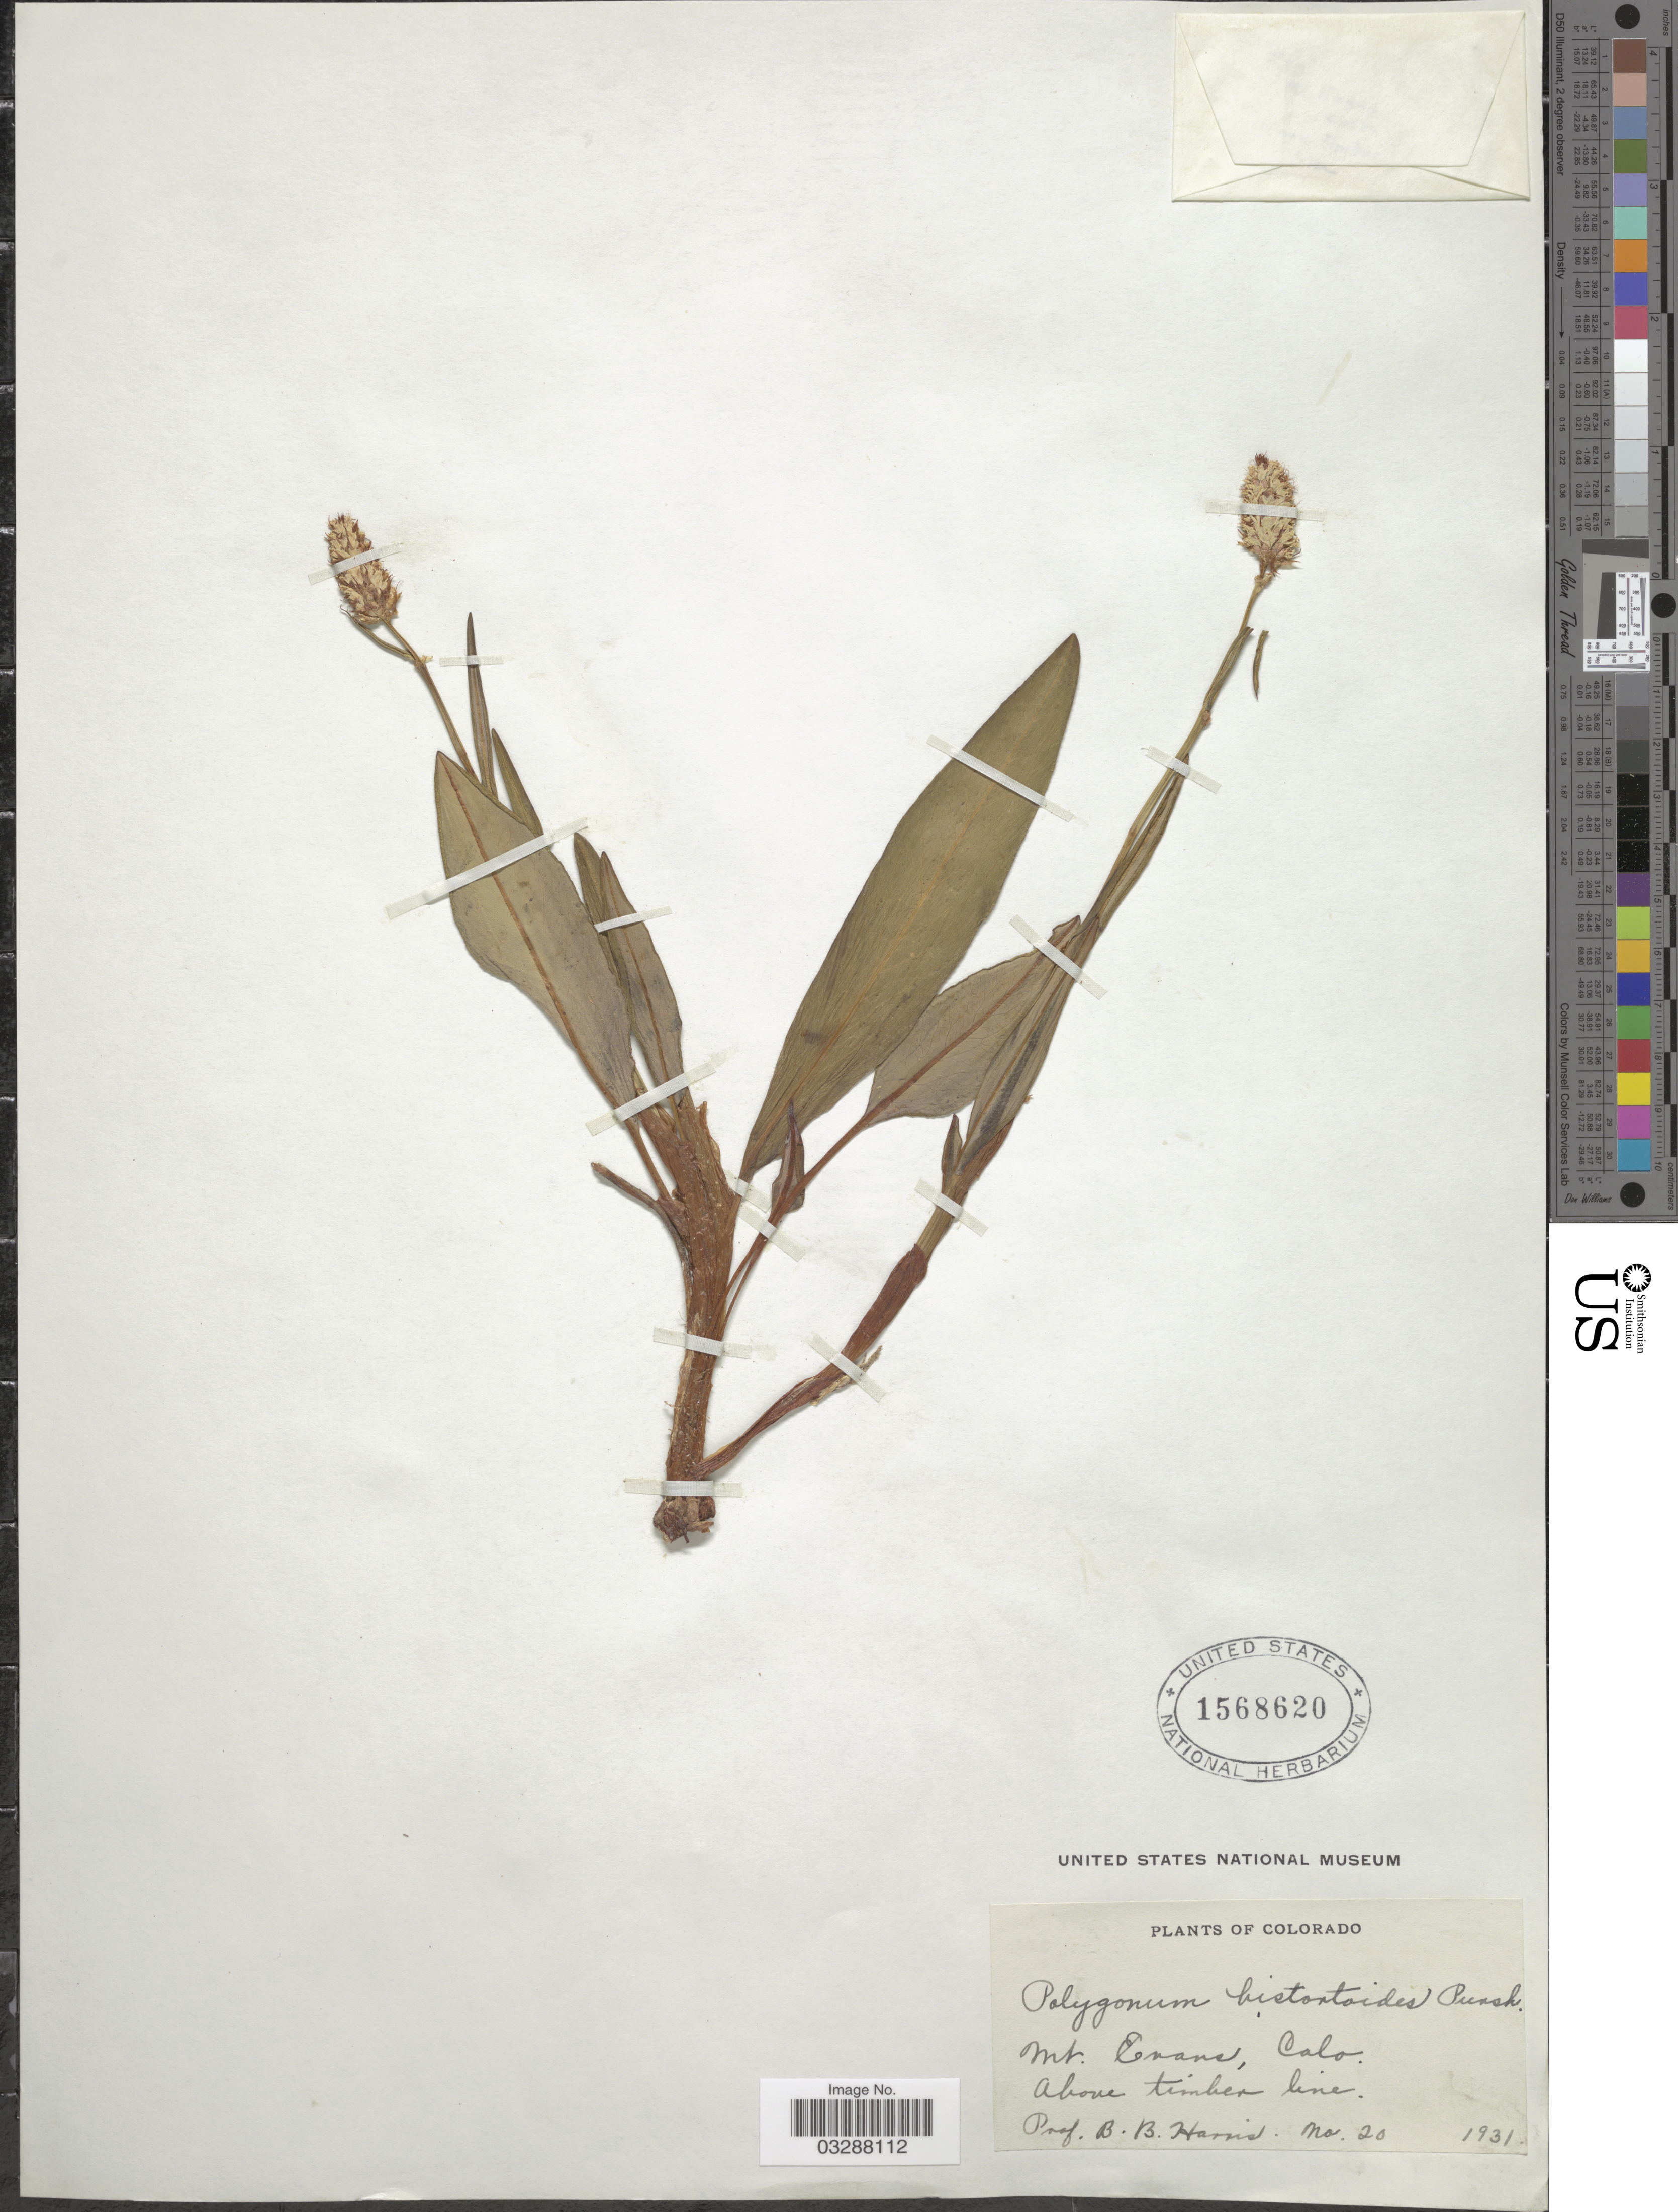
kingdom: Plantae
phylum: Tracheophyta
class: Magnoliopsida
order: Caryophyllales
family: Polygonaceae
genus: Bistorta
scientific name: Bistorta bistortoides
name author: (Pursh) Small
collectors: B. B. Harris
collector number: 20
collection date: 1931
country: United States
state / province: Colorado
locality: Mt. Evans, Colo. Above timber line.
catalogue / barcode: US 1568620